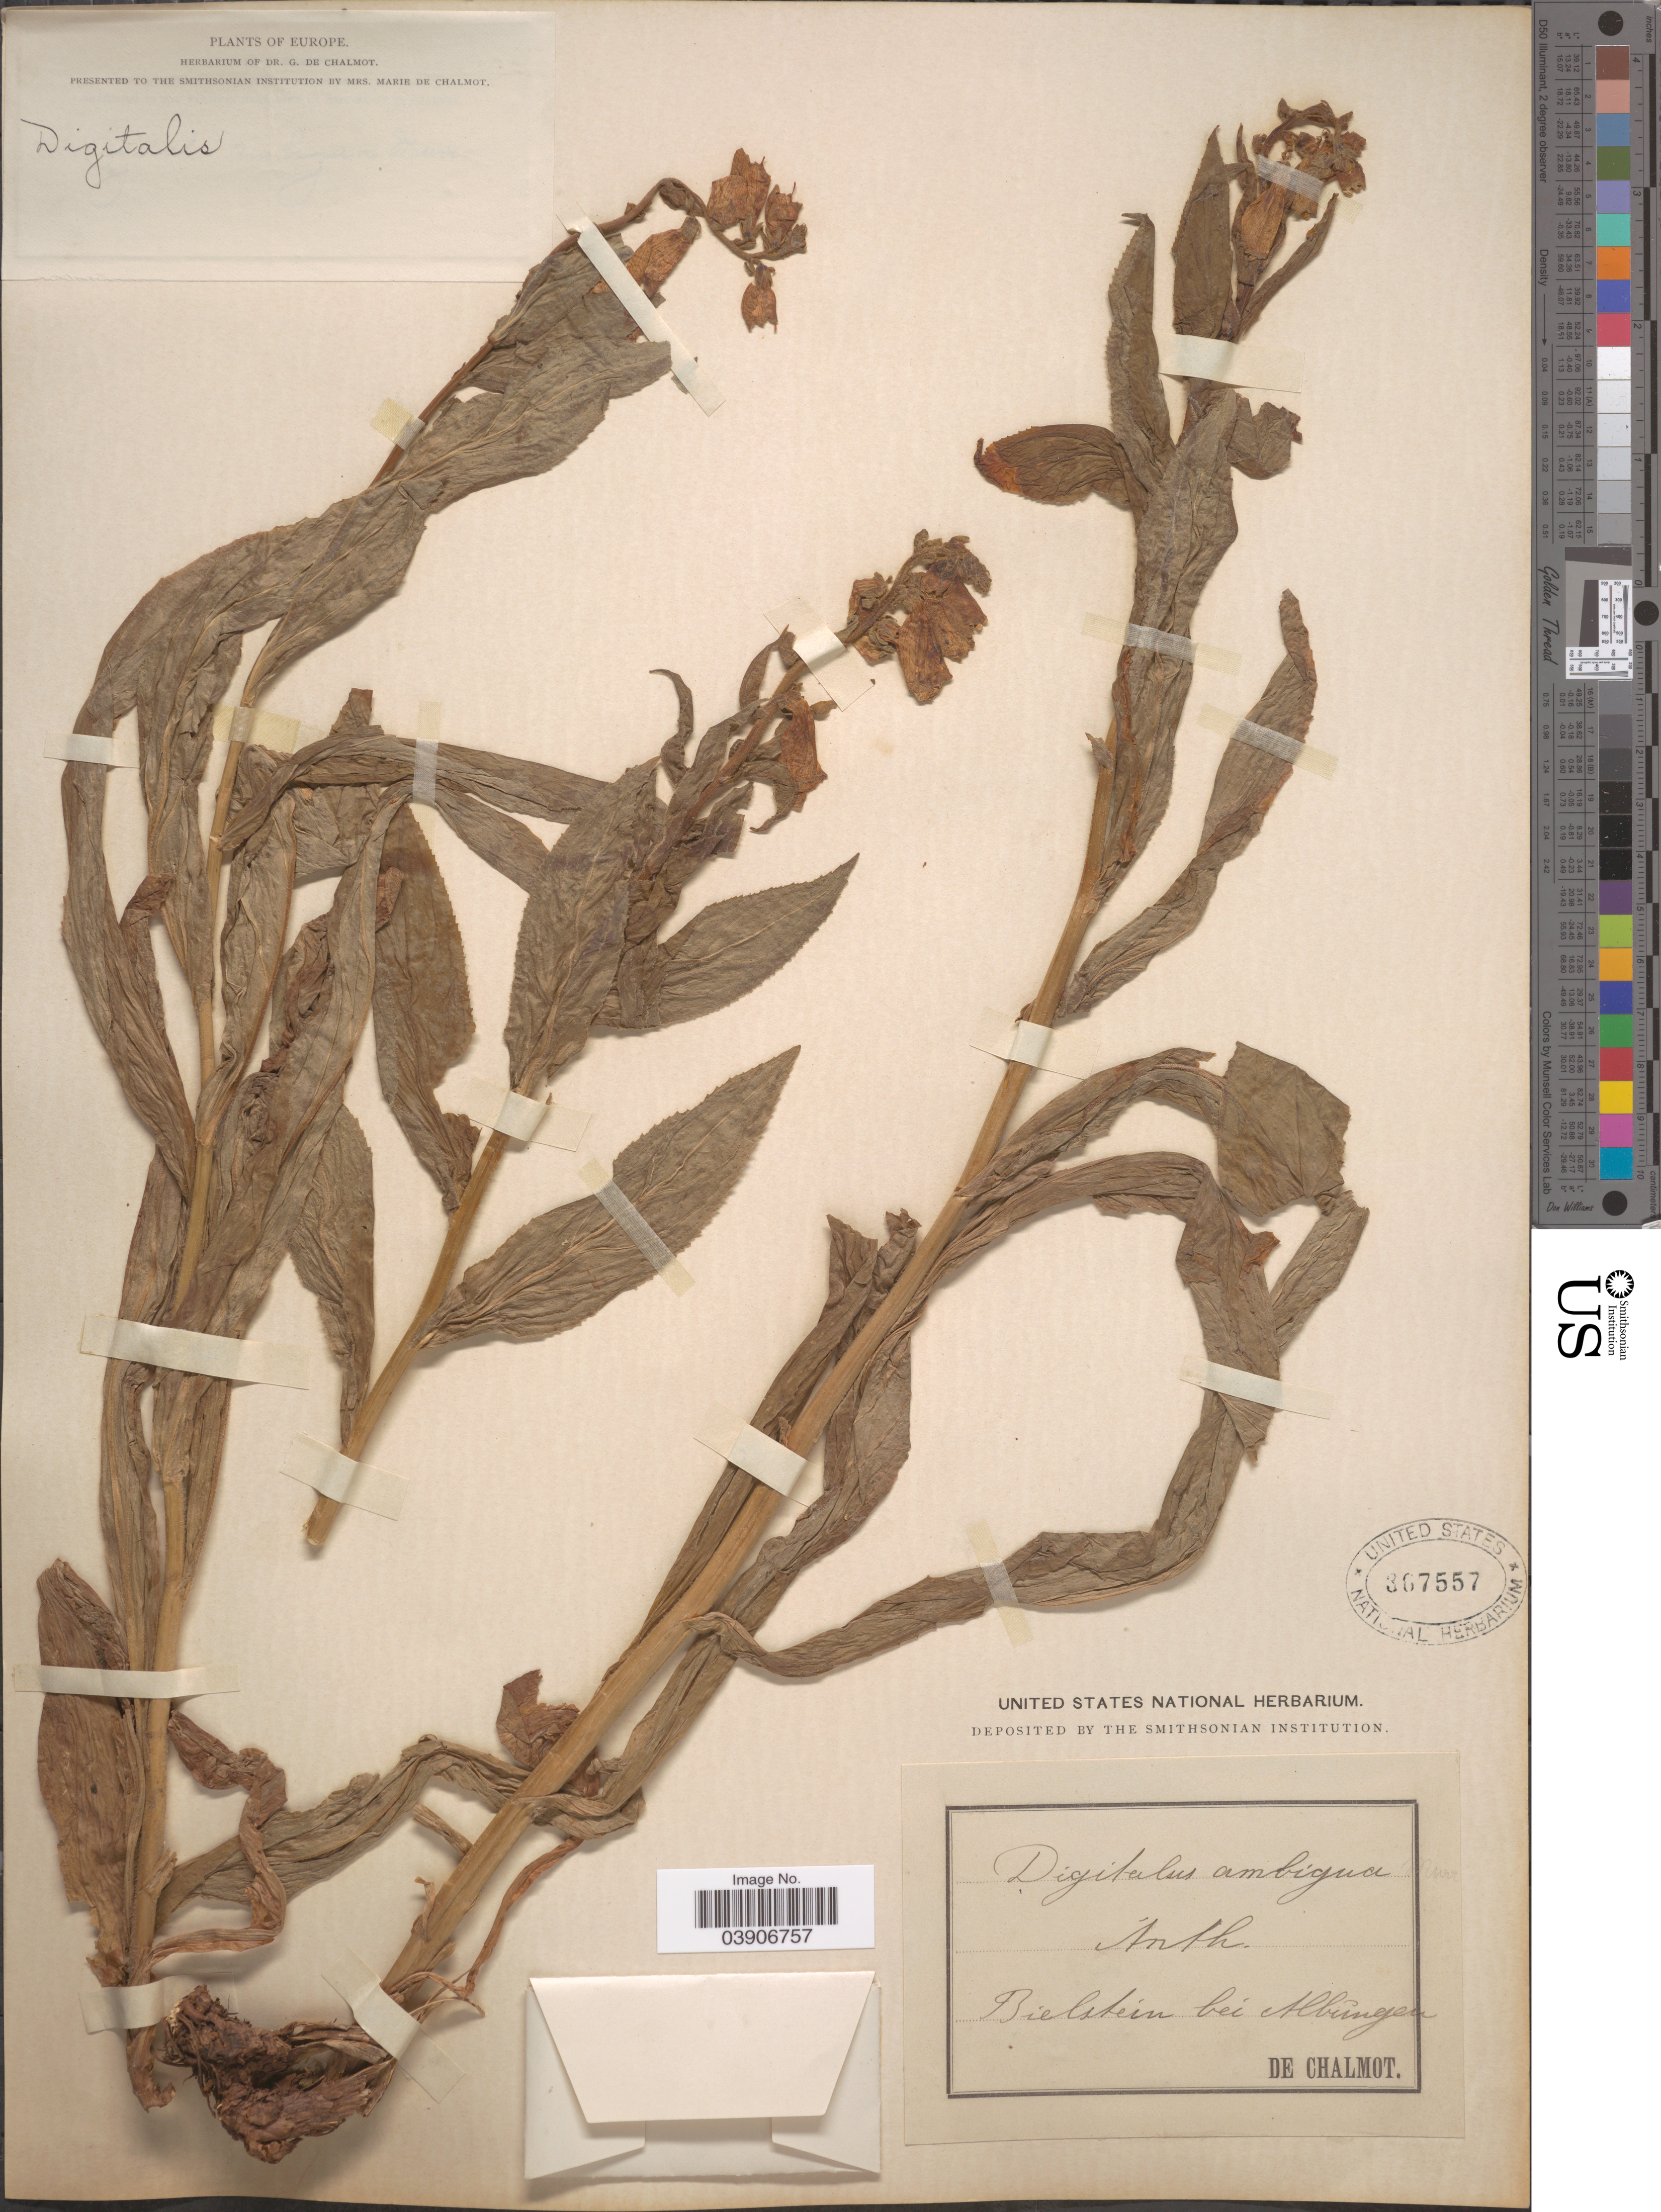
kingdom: Plantae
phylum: Tracheophyta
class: Magnoliopsida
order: Lamiales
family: Plantaginaceae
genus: Digitalis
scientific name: Digitalis ambigua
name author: Murray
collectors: De Chalmot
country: Germany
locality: Bielstein bei Albûngen.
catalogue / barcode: US 367557